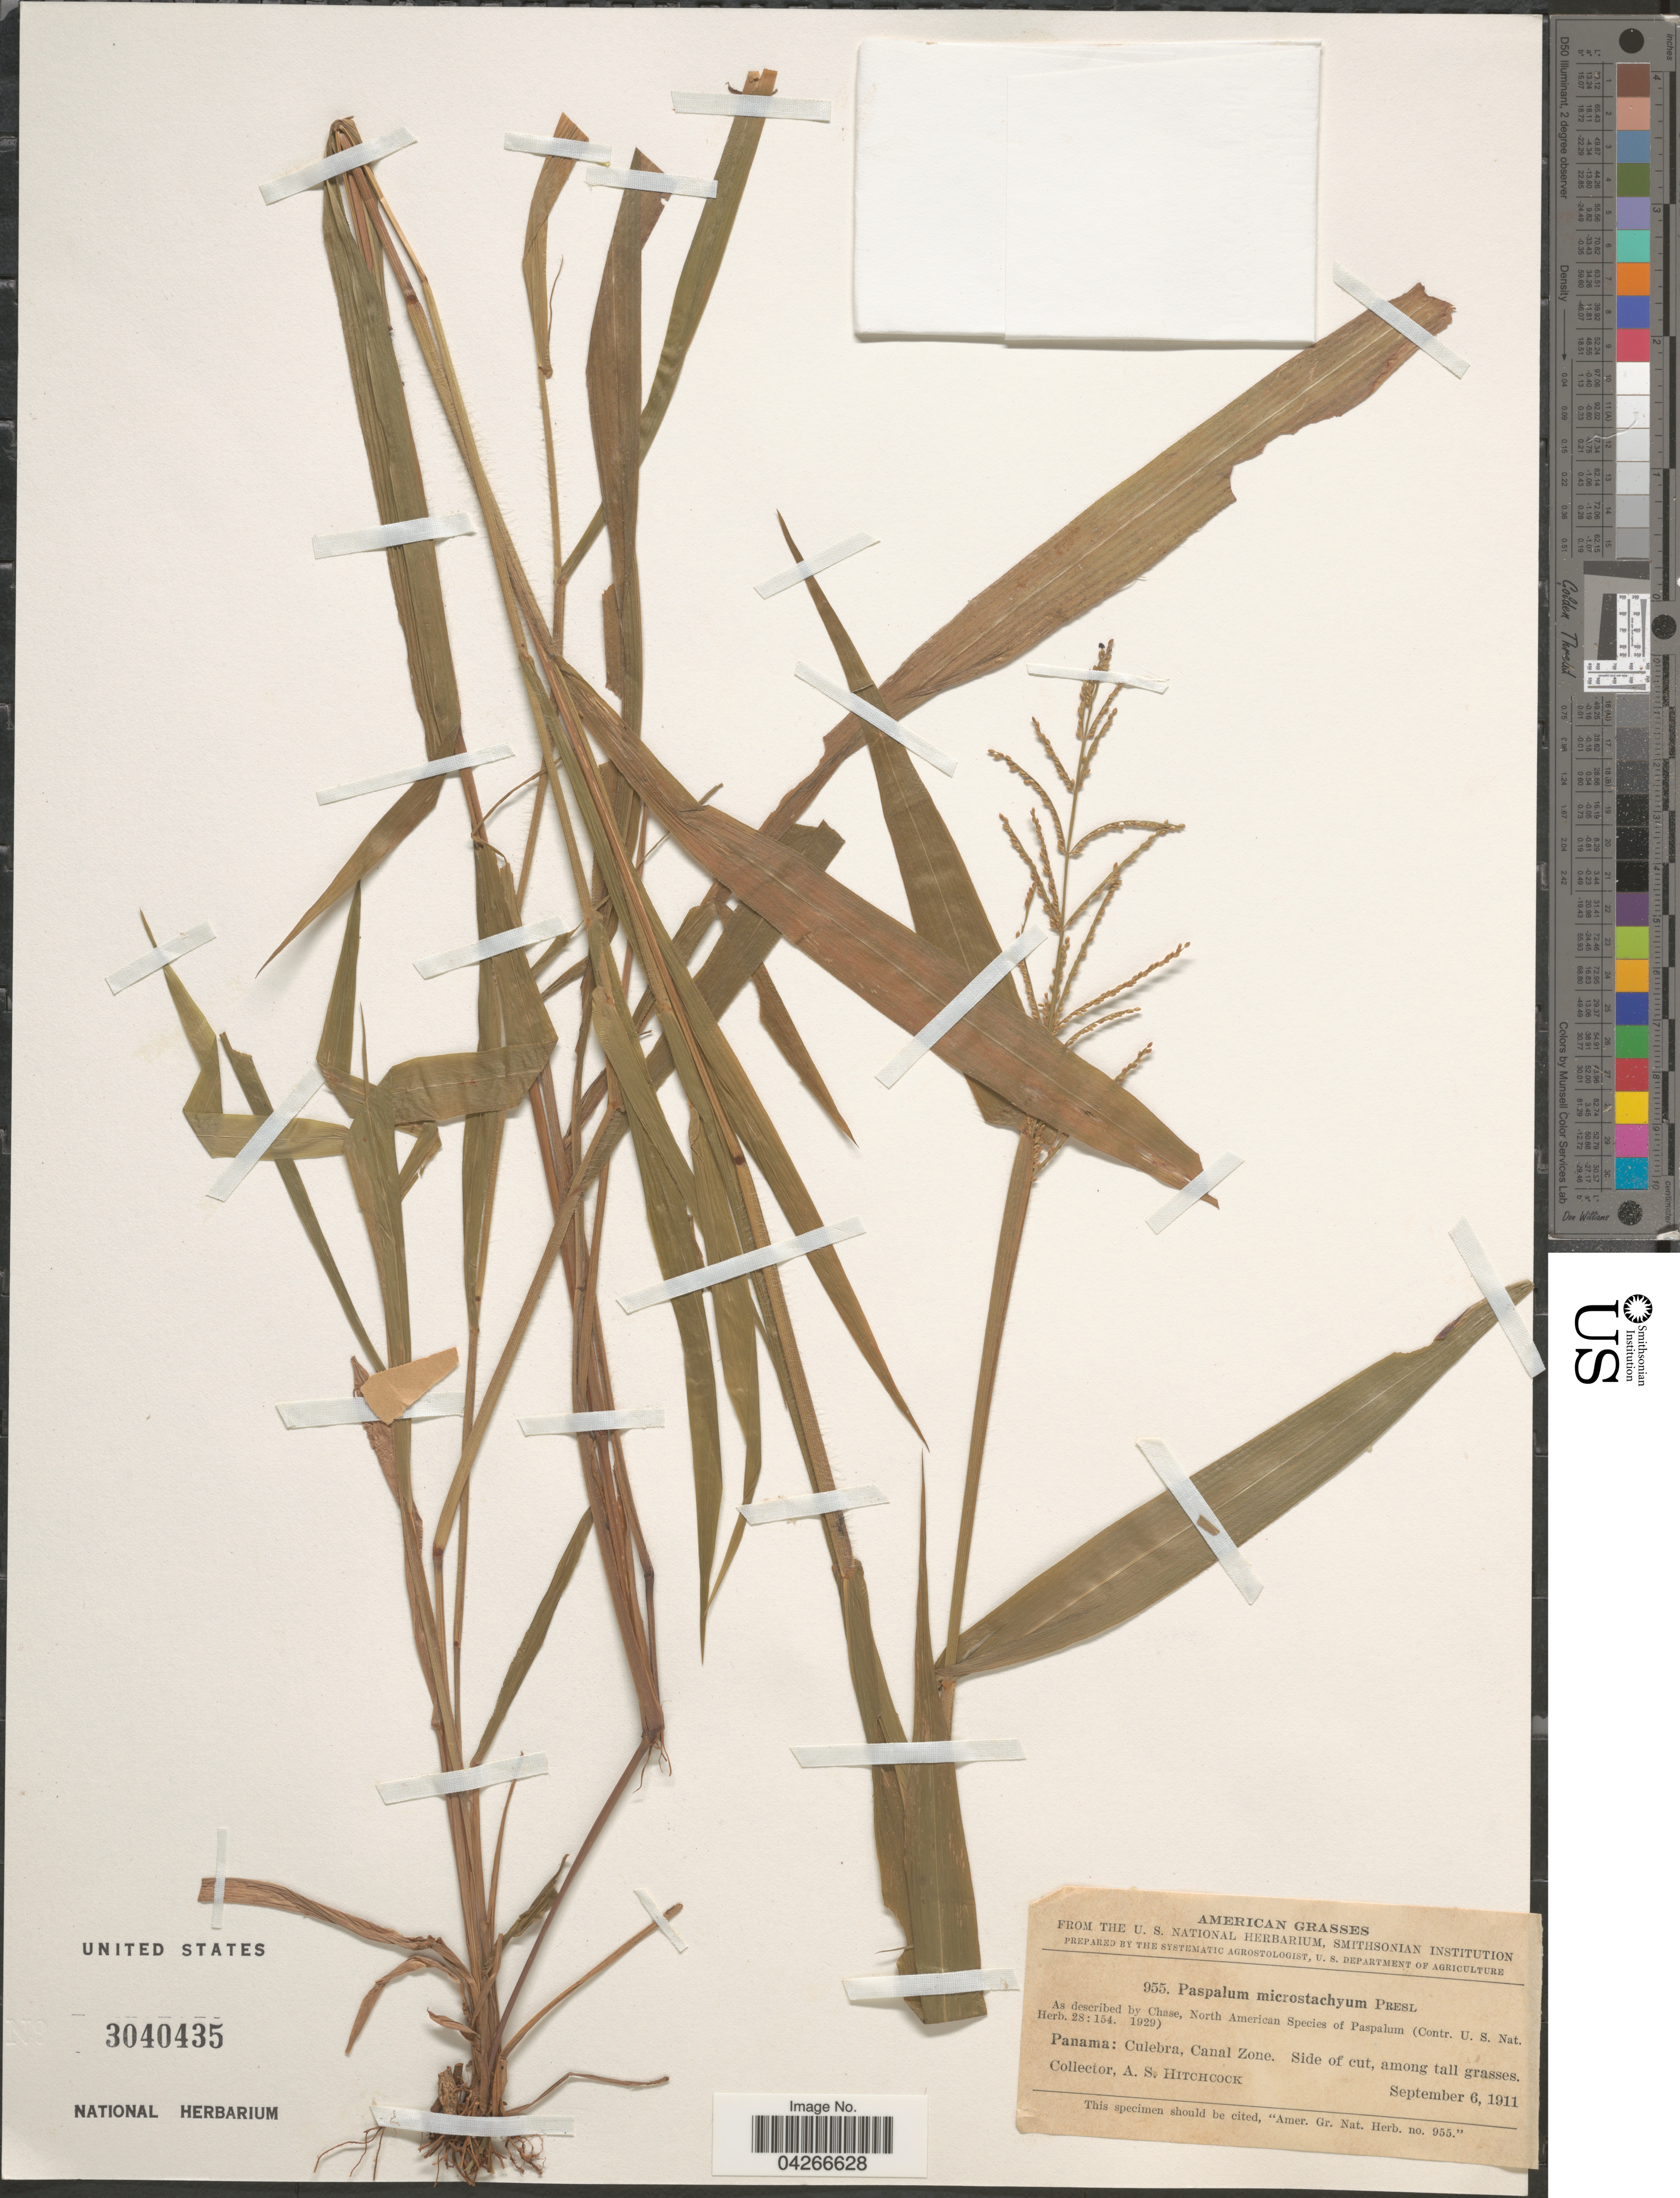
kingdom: Plantae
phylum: Tracheophyta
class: Liliopsida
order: Poales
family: Poaceae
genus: Paspalum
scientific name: Paspalum microstachyum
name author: J. Presl in C. Presl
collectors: A. S. Hitchcock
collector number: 955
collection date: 1911-09-06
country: Panama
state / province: Colón / Panamá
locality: Culebra, Canal Zone.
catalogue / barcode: US 3040435